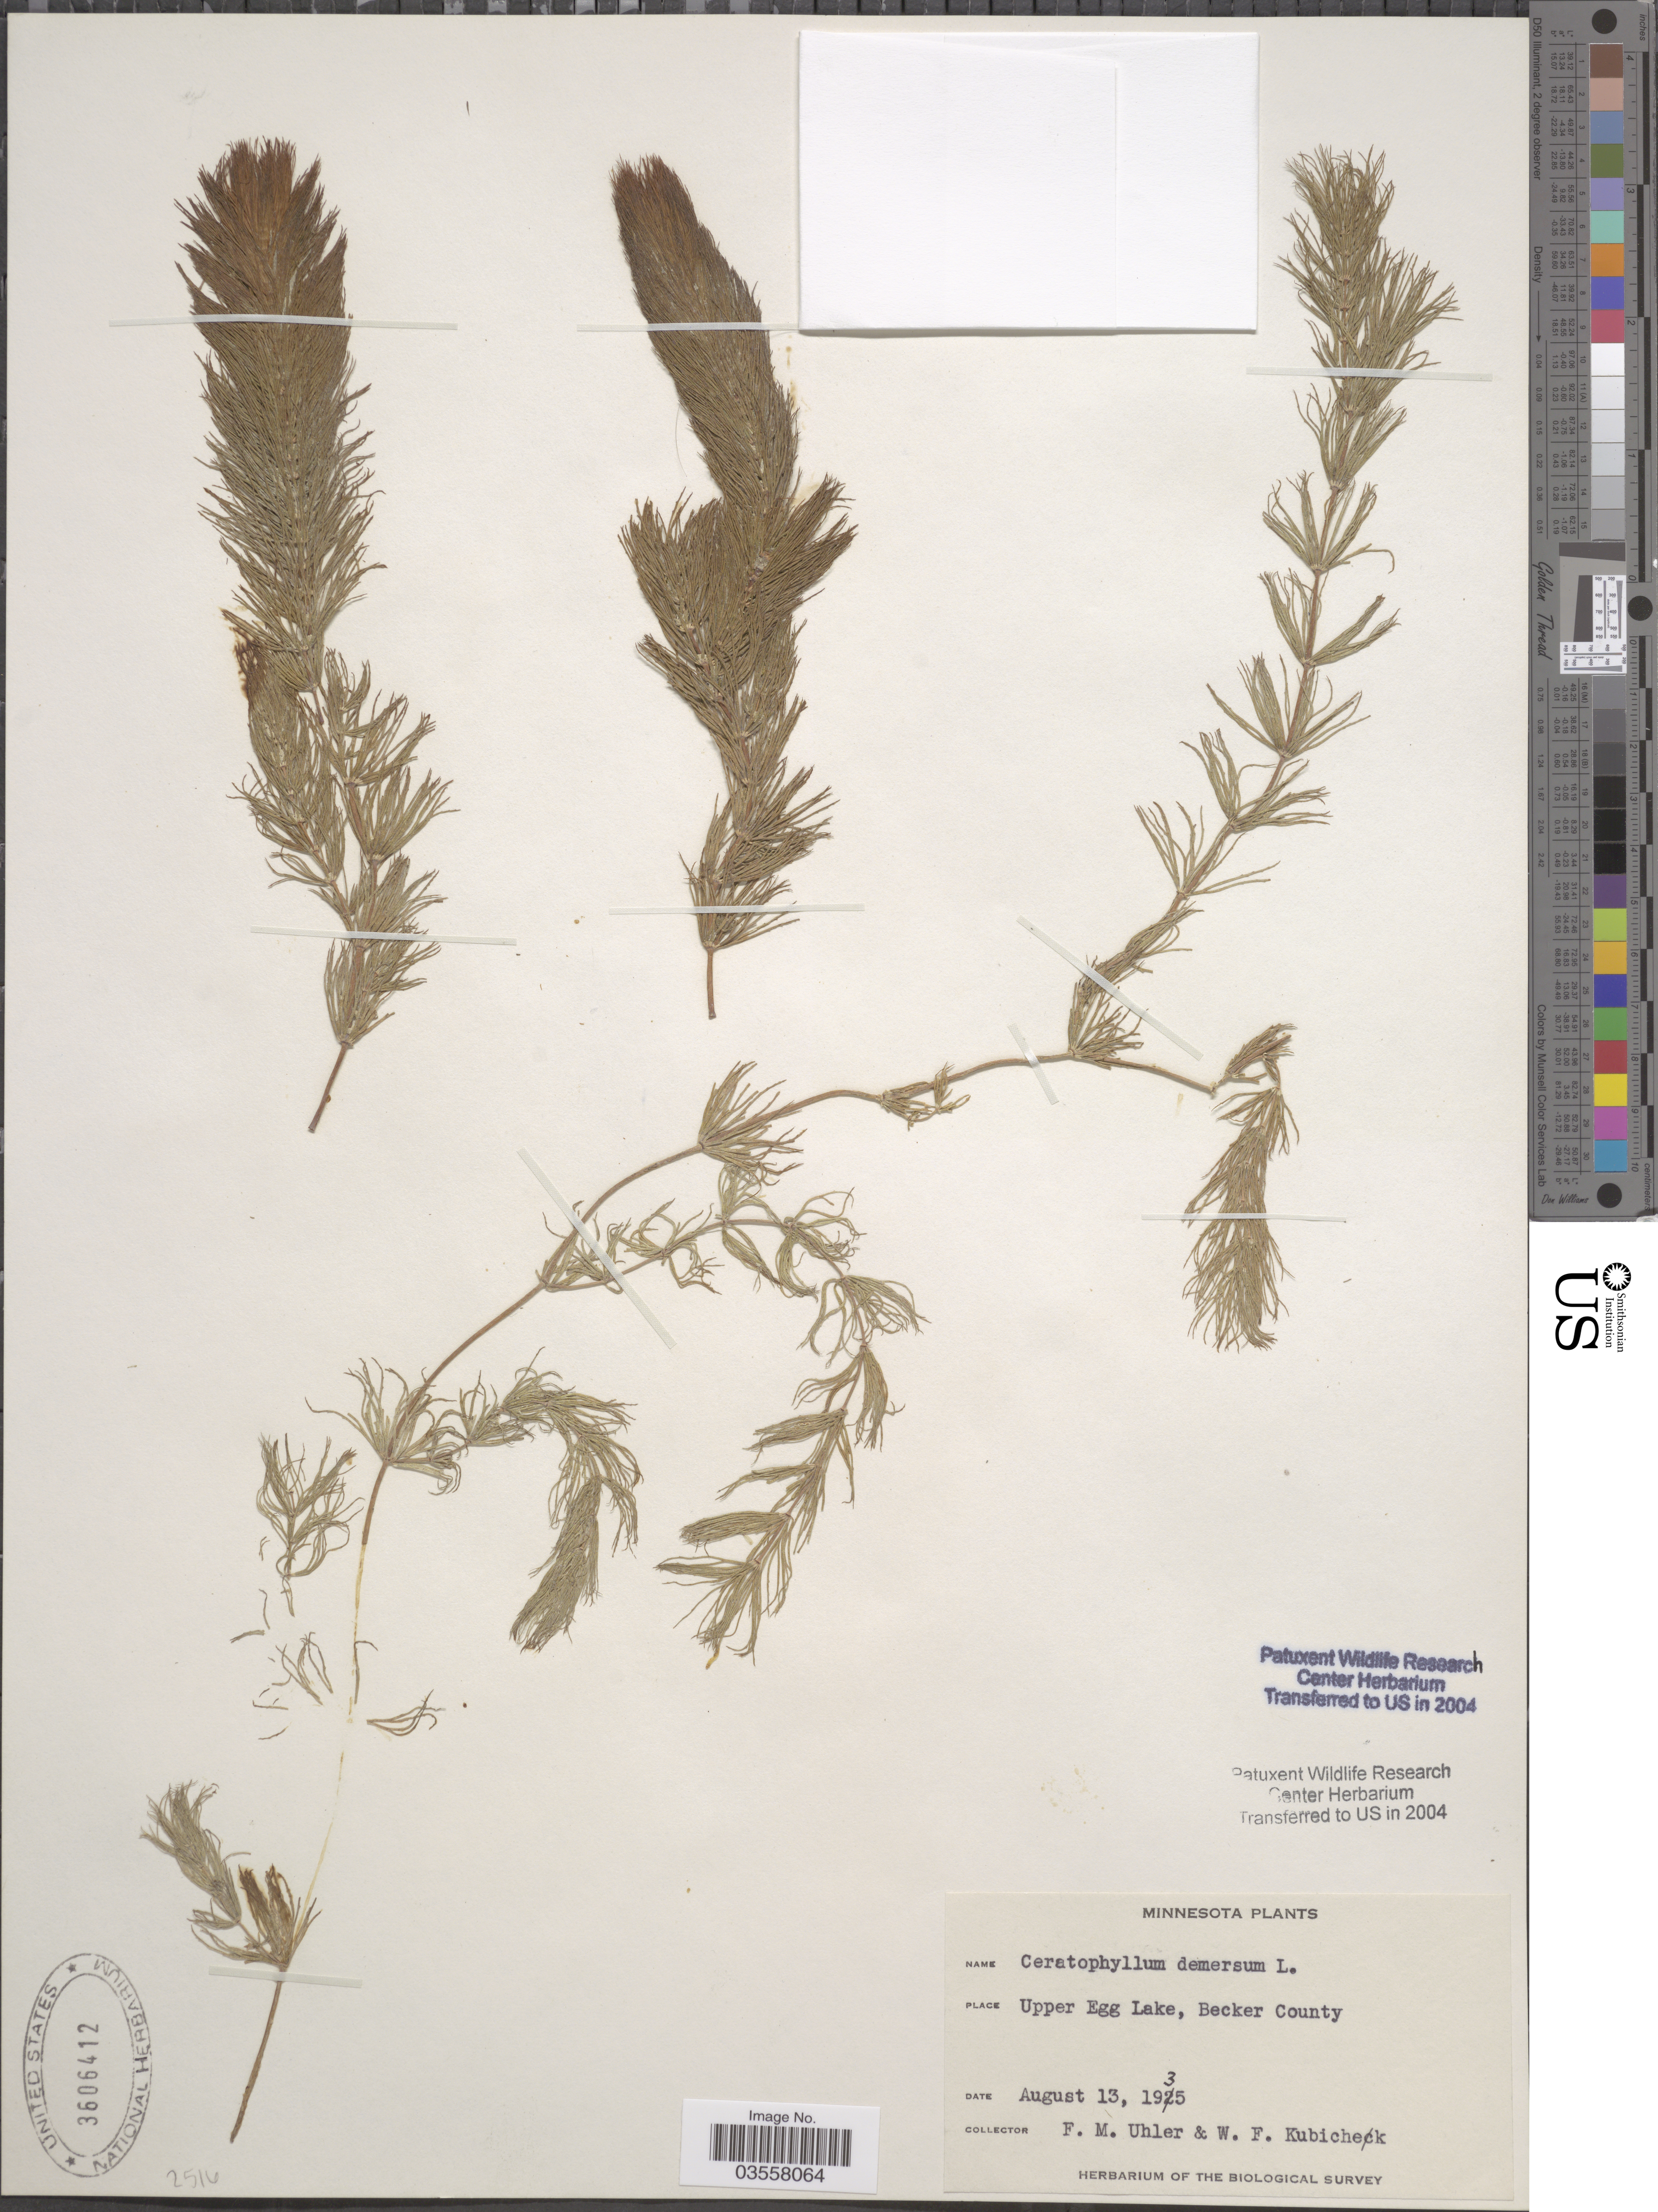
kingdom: Plantae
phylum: Tracheophyta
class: Magnoliopsida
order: Ceratophyllales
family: Ceratophyllaceae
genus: Ceratophyllum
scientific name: Ceratophyllum demersum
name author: L.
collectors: F. M. Uhler & W. Kubichek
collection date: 1935-08-13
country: United States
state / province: Minnesota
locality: Upper Egg Lake, Becker County.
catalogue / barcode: US 3606412